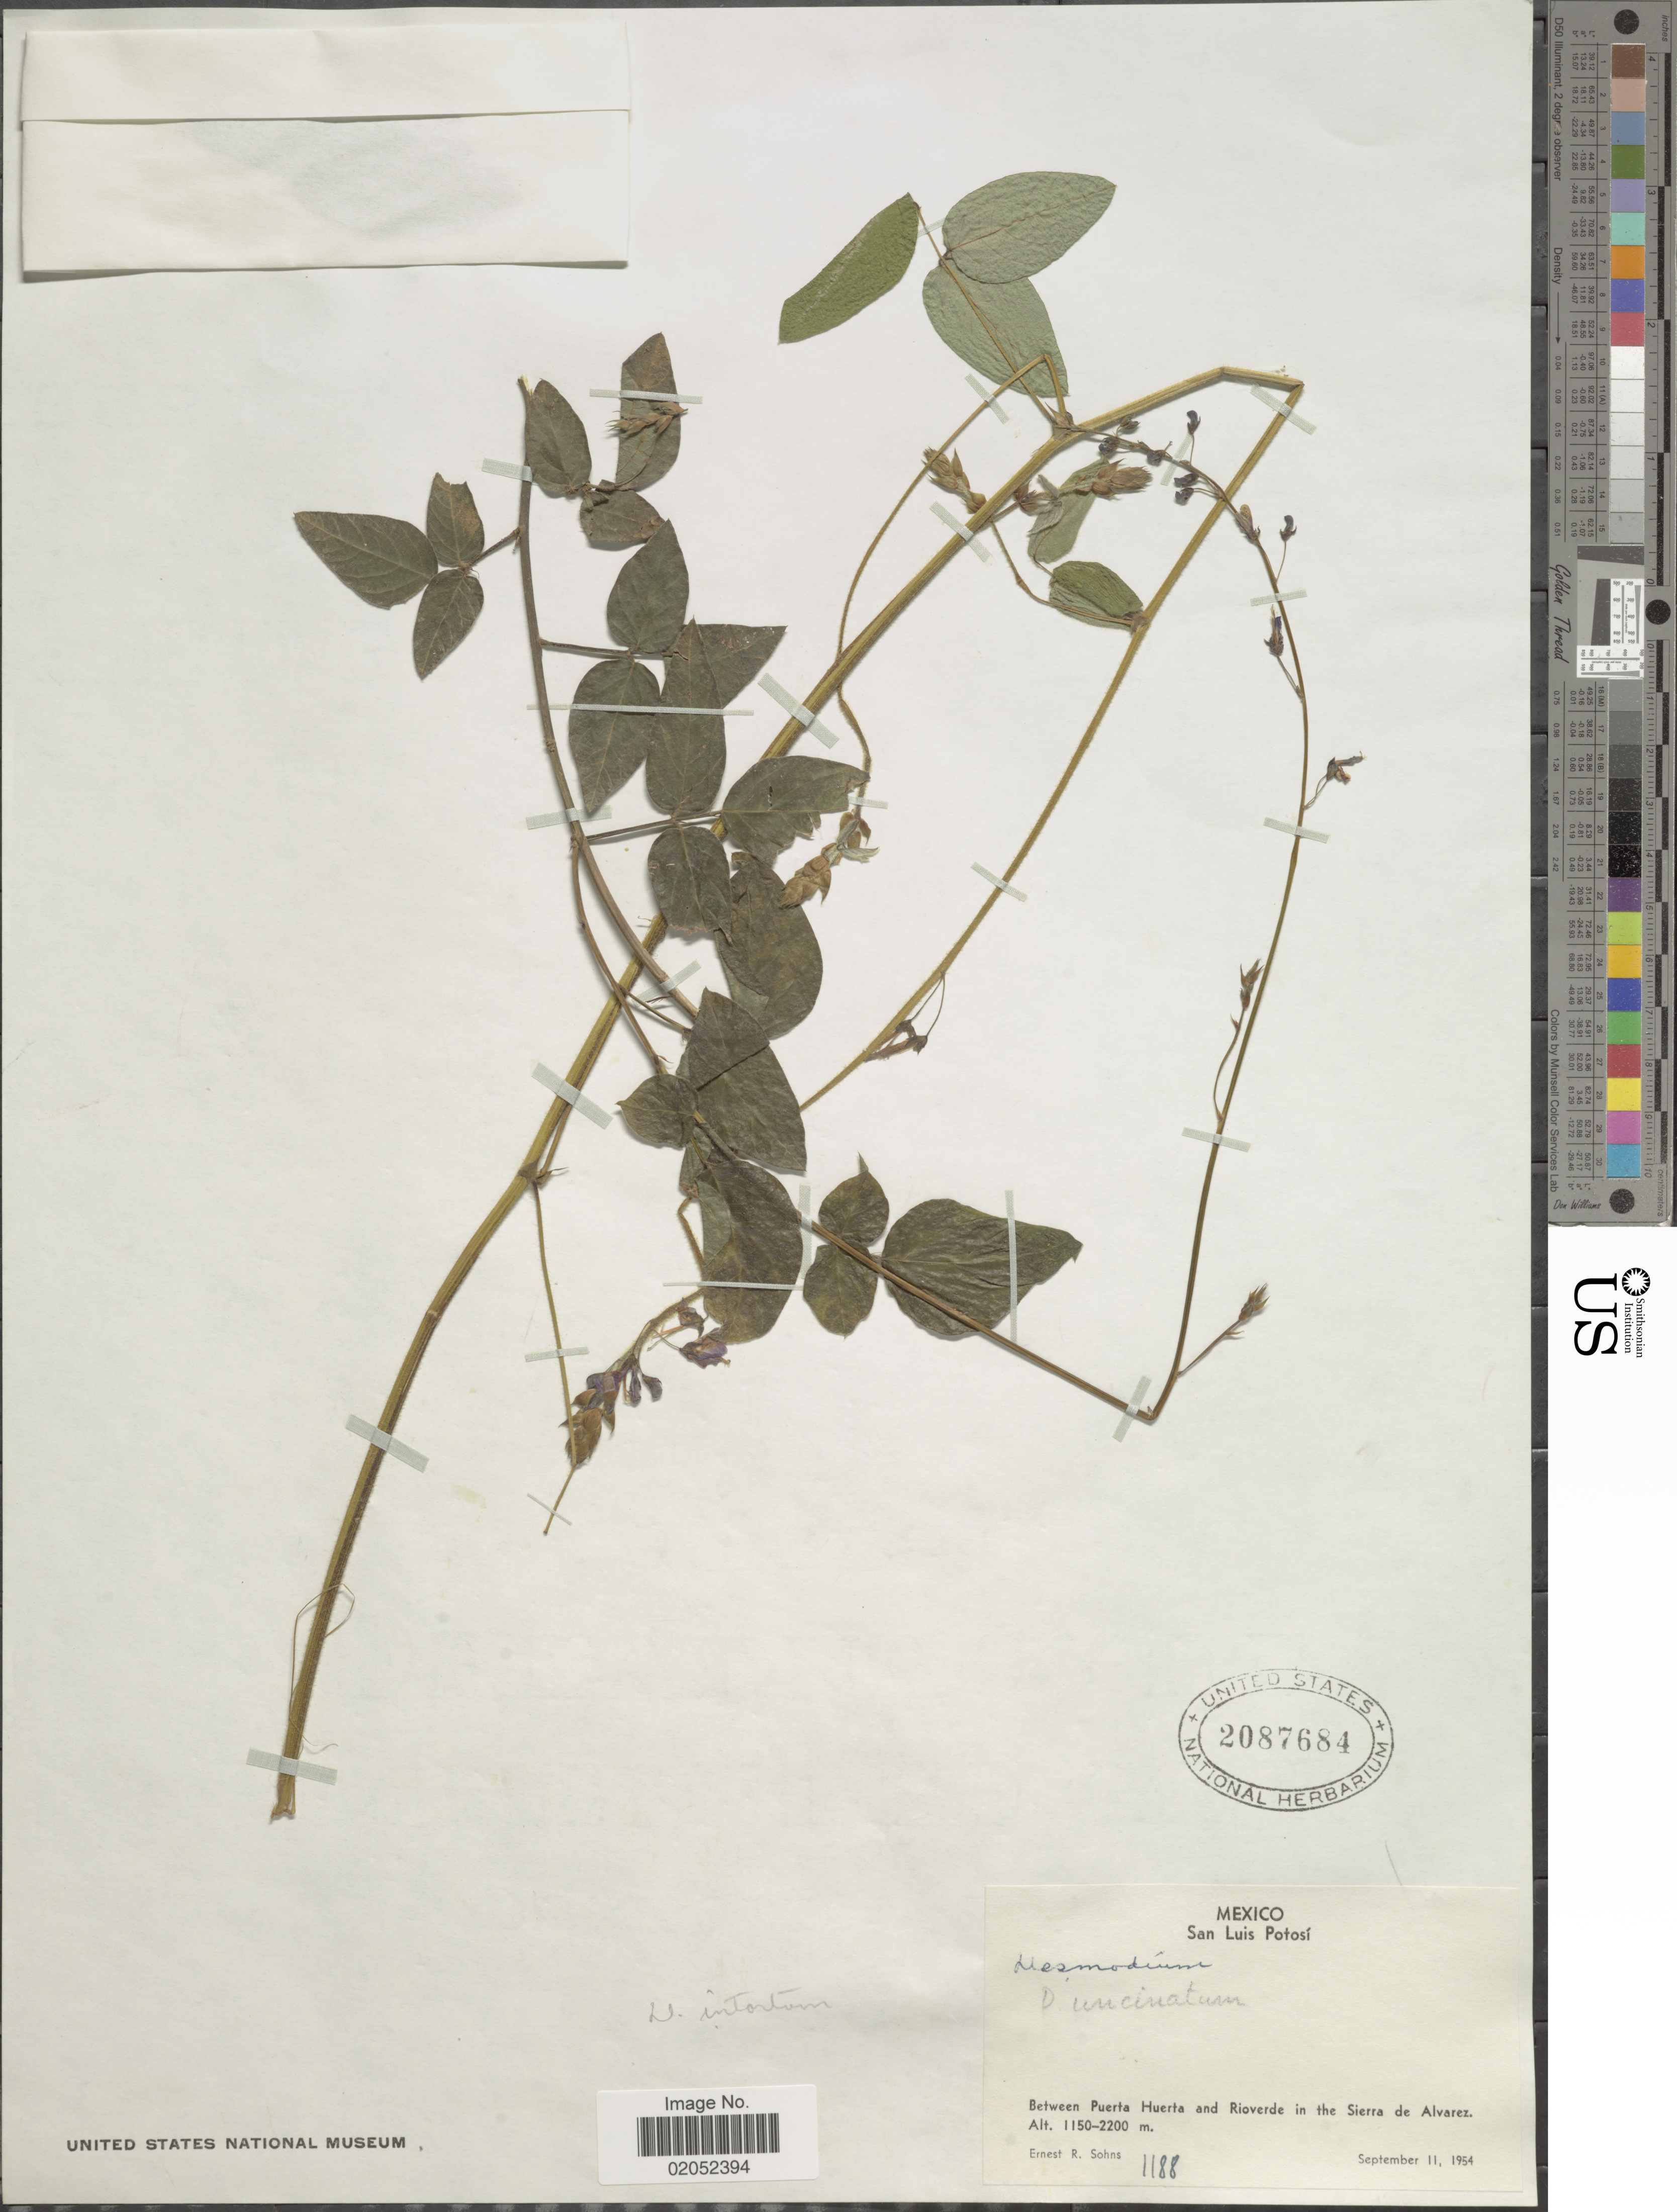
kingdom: Plantae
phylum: Tracheophyta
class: Magnoliopsida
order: Fabales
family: Fabaceae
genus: Desmodium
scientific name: Desmodium intortum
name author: (Mill.) Urb.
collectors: E. R. Sohns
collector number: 1188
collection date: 1954-09-11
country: Mexico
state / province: San Luis Potosí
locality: San Luis Potosi, Between Puerta Huerta and Rioverde in the Sierra de Alvarez.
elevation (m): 1150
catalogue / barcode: US 2087684